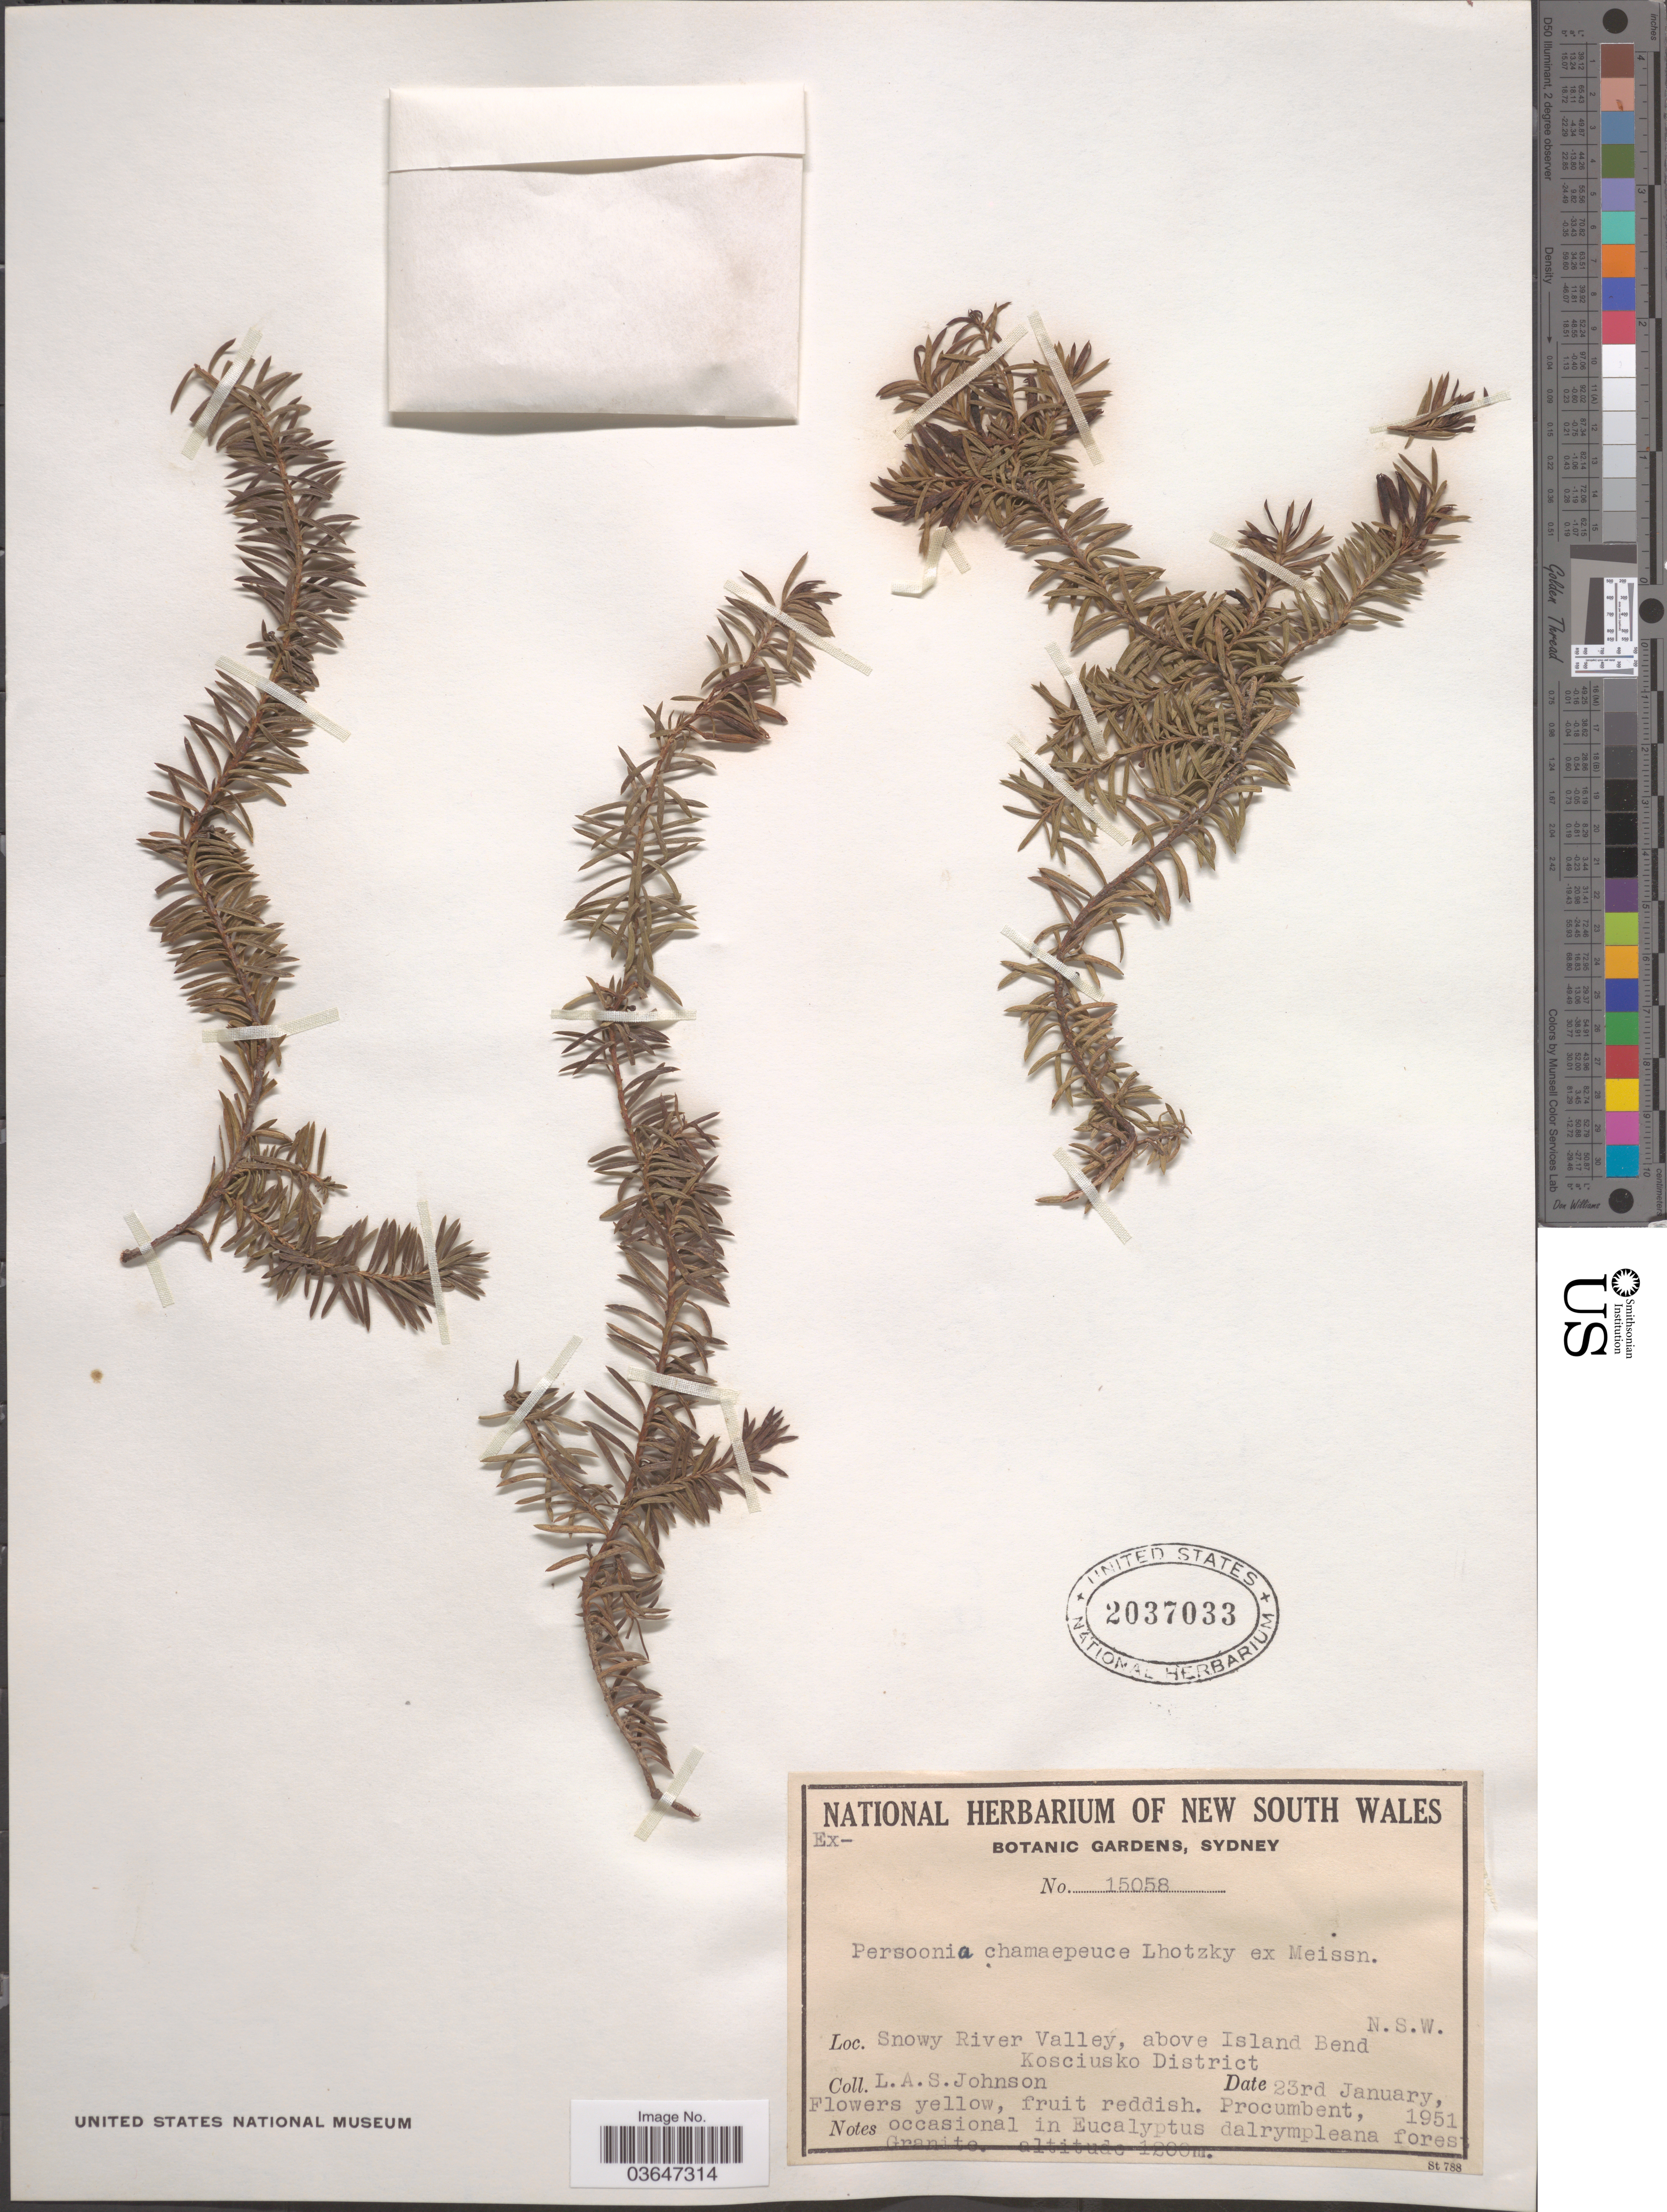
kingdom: Plantae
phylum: Tracheophyta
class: Magnoliopsida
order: Proteales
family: Proteaceae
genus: Persoonia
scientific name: Persoonia chamaepeuce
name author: Lhotsky ex Meisn.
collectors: L. A. S. Johnson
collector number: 15058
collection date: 1951-01-23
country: Australia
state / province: New South Wales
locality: Snowy River Valley, above Island Bend Kosciusko District.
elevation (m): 1200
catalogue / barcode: US 2037033